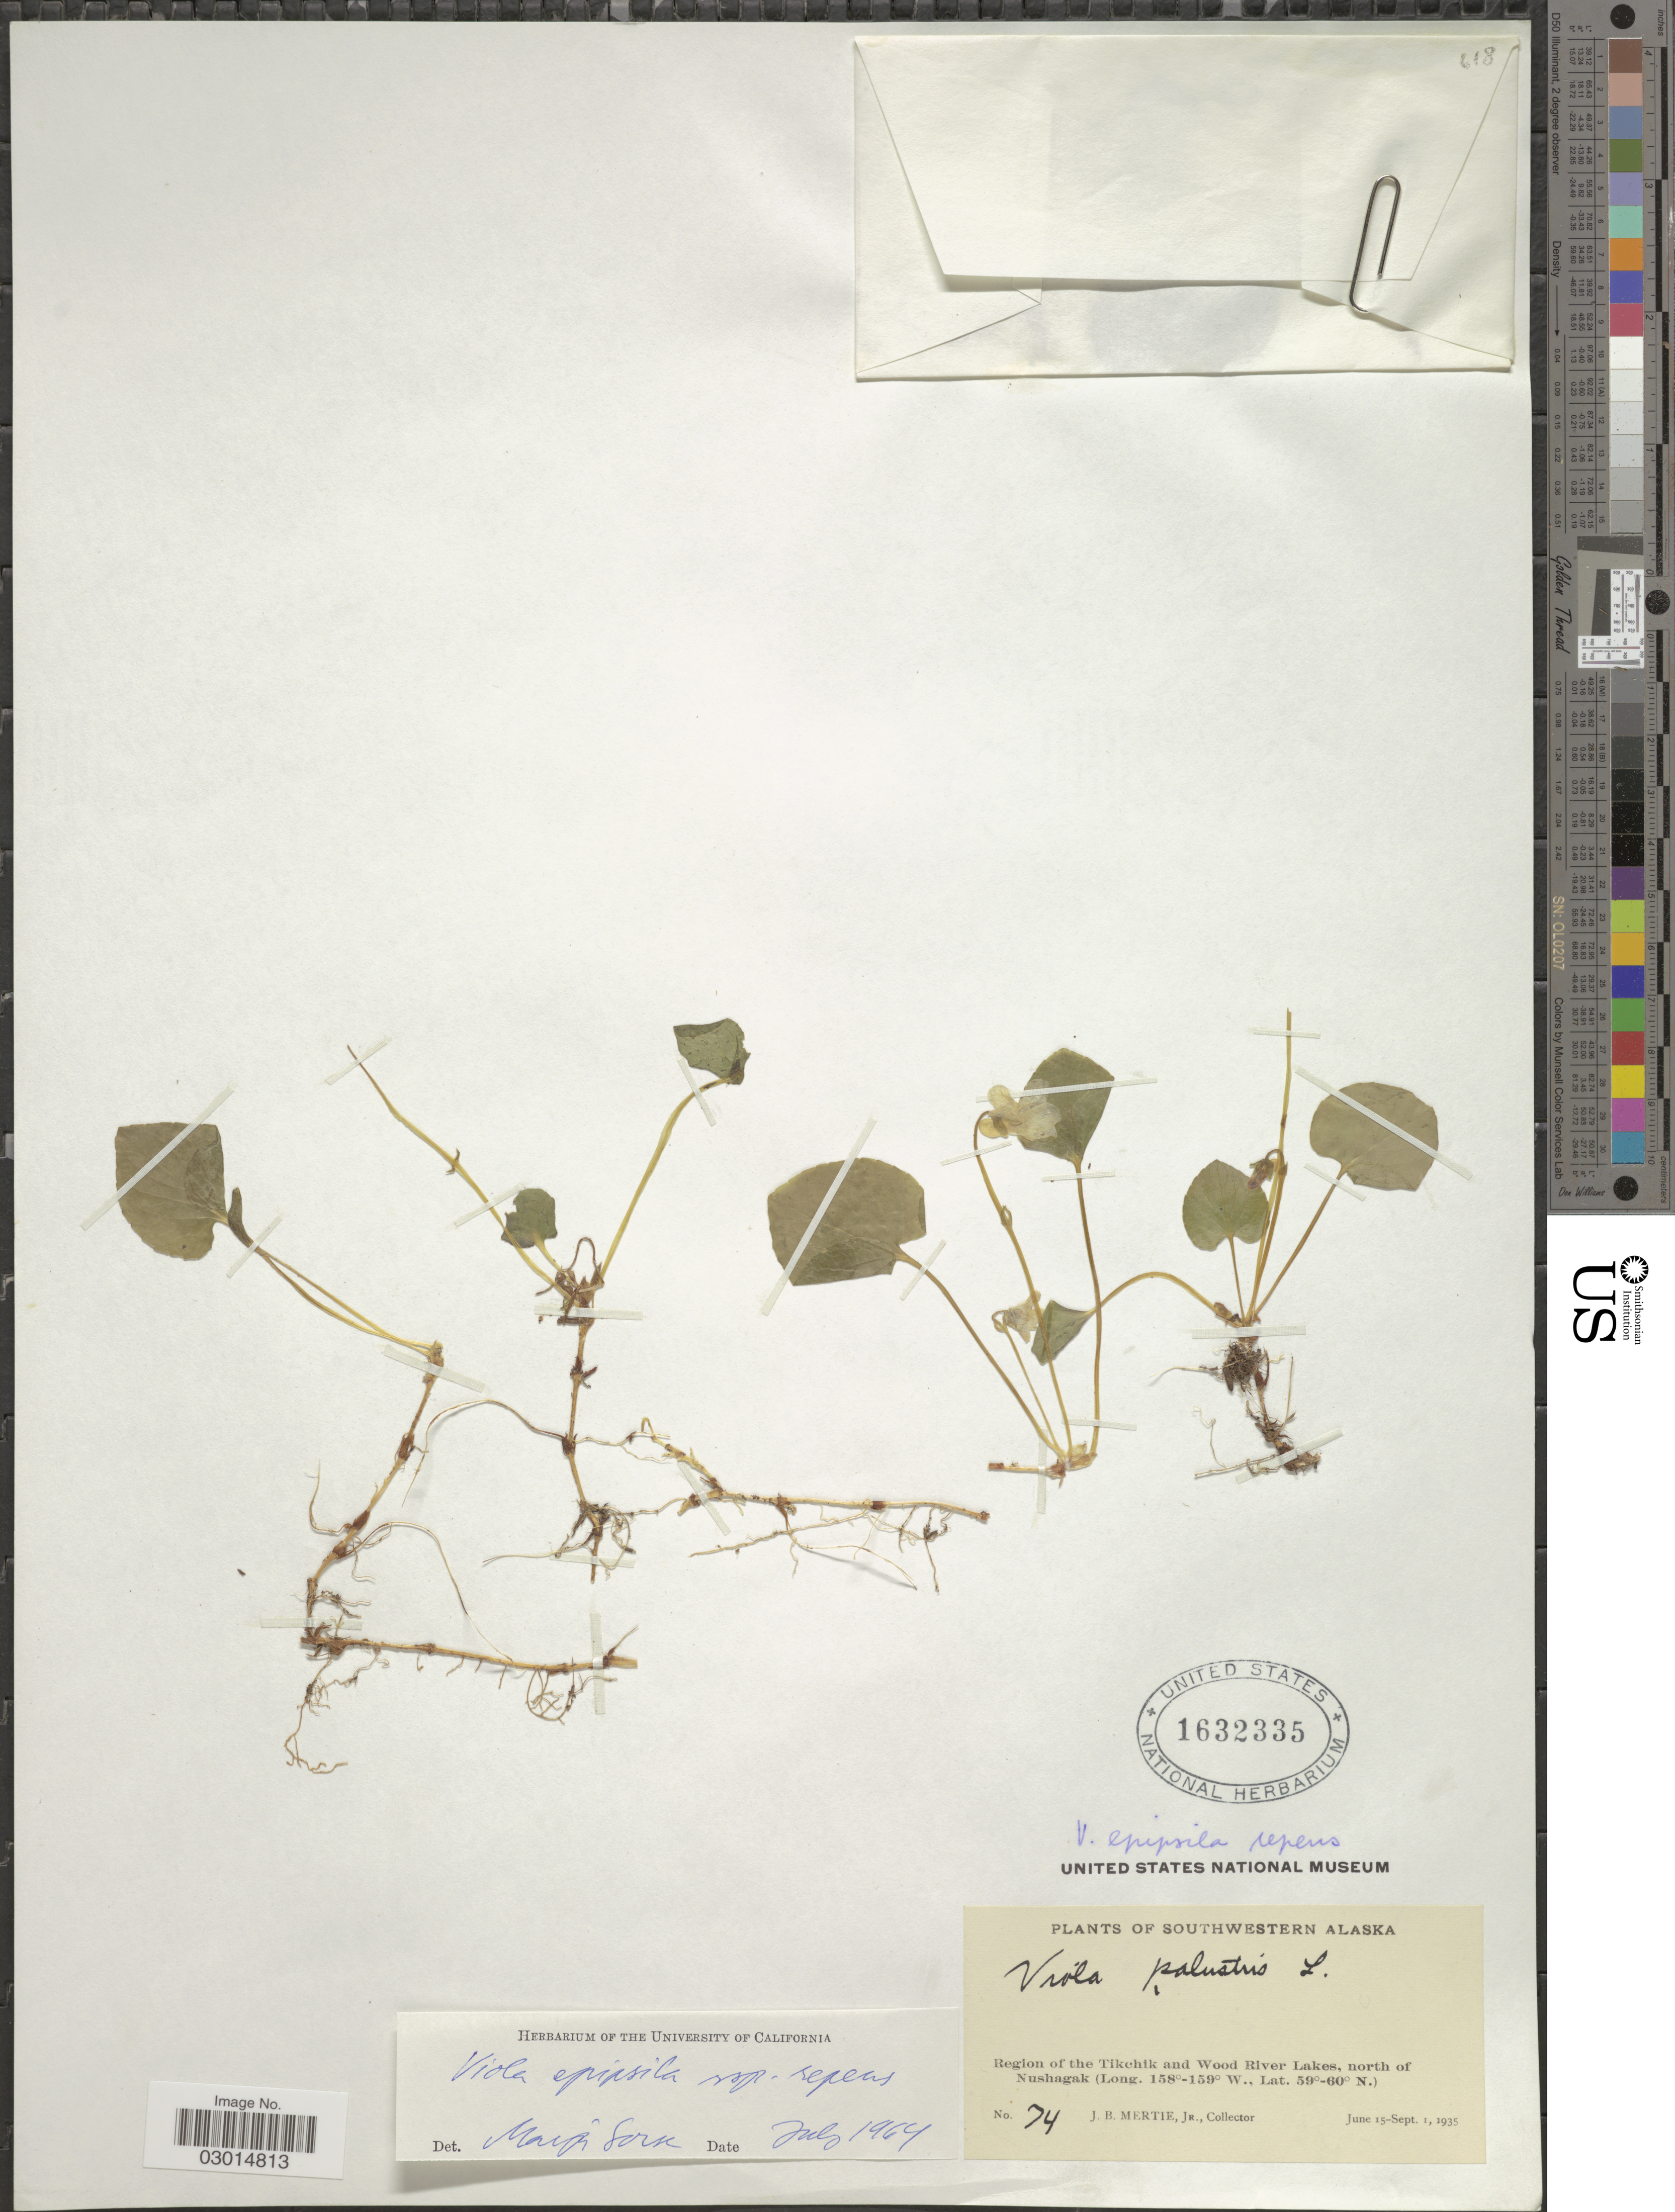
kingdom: Plantae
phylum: Tracheophyta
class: Magnoliopsida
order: Malpighiales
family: Violaceae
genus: Viola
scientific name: Viola epipsila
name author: Ledeb.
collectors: J. Mertie Jr.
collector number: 74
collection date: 1935-06-15/1935-09-01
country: United States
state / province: Alaska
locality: Southwestern Alaska. Region of the Tikchik and Wood River Lakes, north of Nushagak.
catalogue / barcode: US 1632335